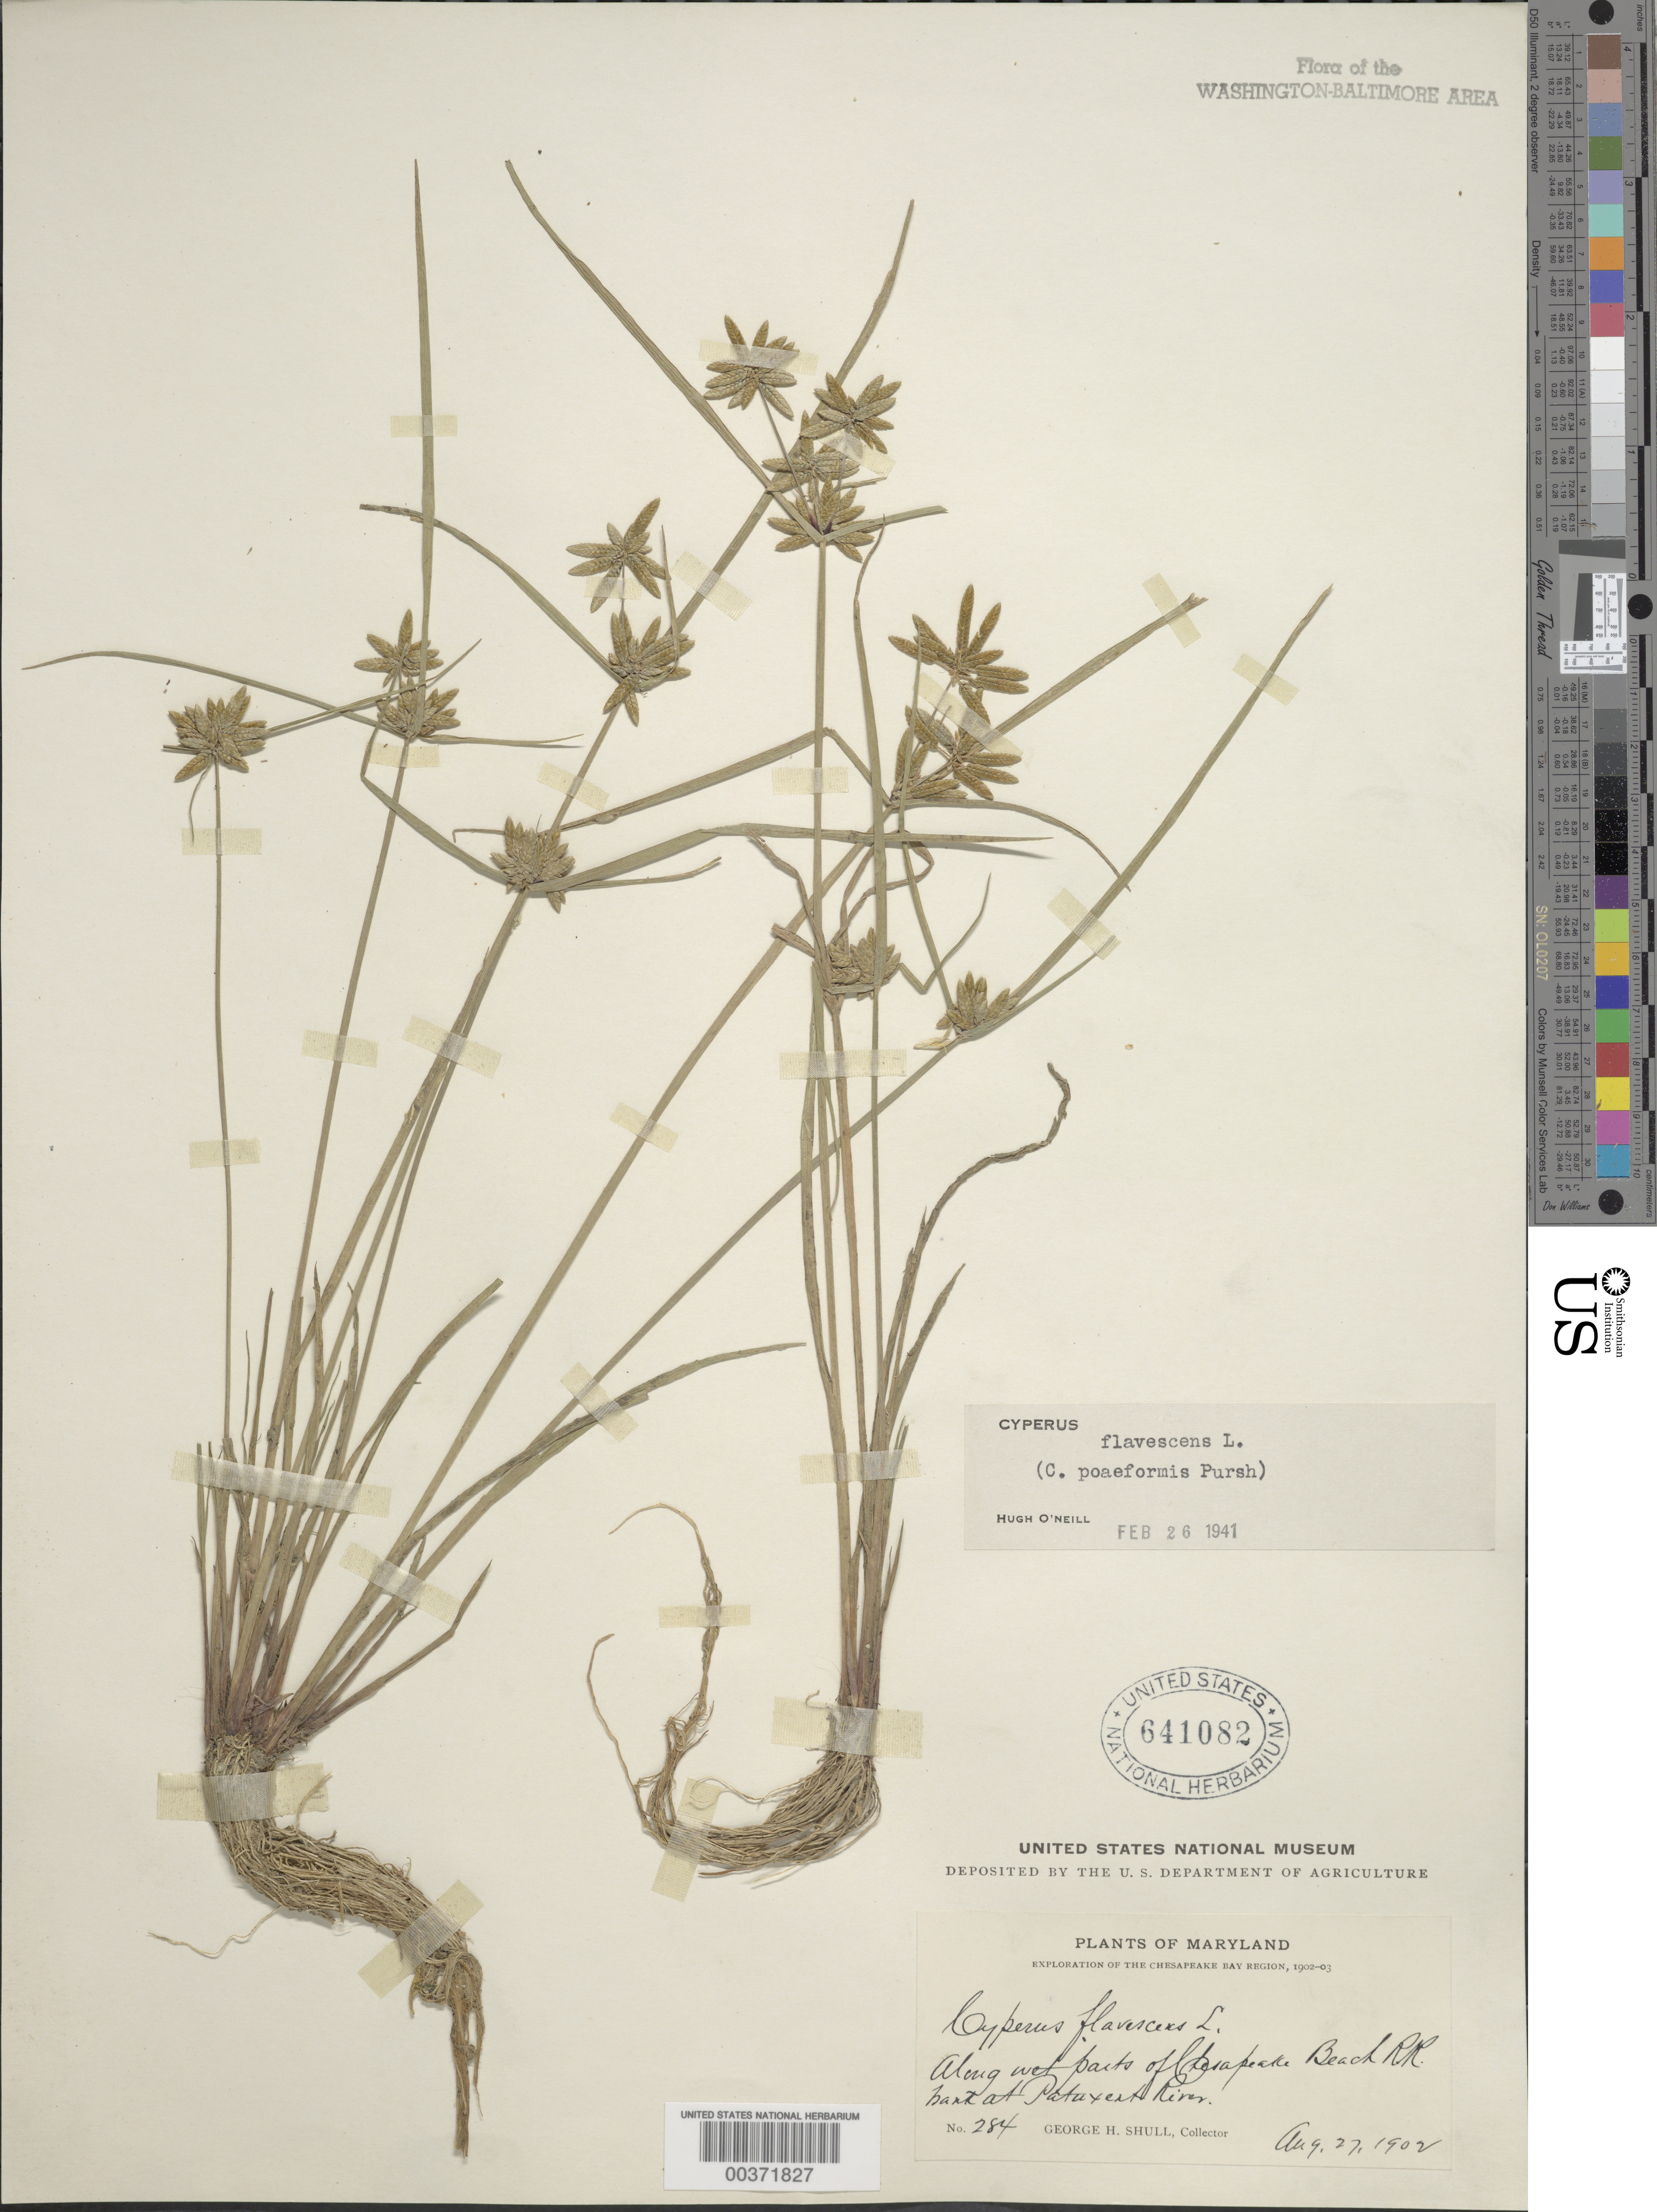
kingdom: Plantae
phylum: Tracheophyta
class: Liliopsida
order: Poales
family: Cyperaceae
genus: Cyperus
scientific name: Cyperus flavescens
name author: L.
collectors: G. H. Shull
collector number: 284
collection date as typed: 27 Aug 1902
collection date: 1902-08-27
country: United States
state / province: Maryland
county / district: Calvert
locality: Chesapeake Beach Railroad at Patuxent River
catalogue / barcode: US 641082